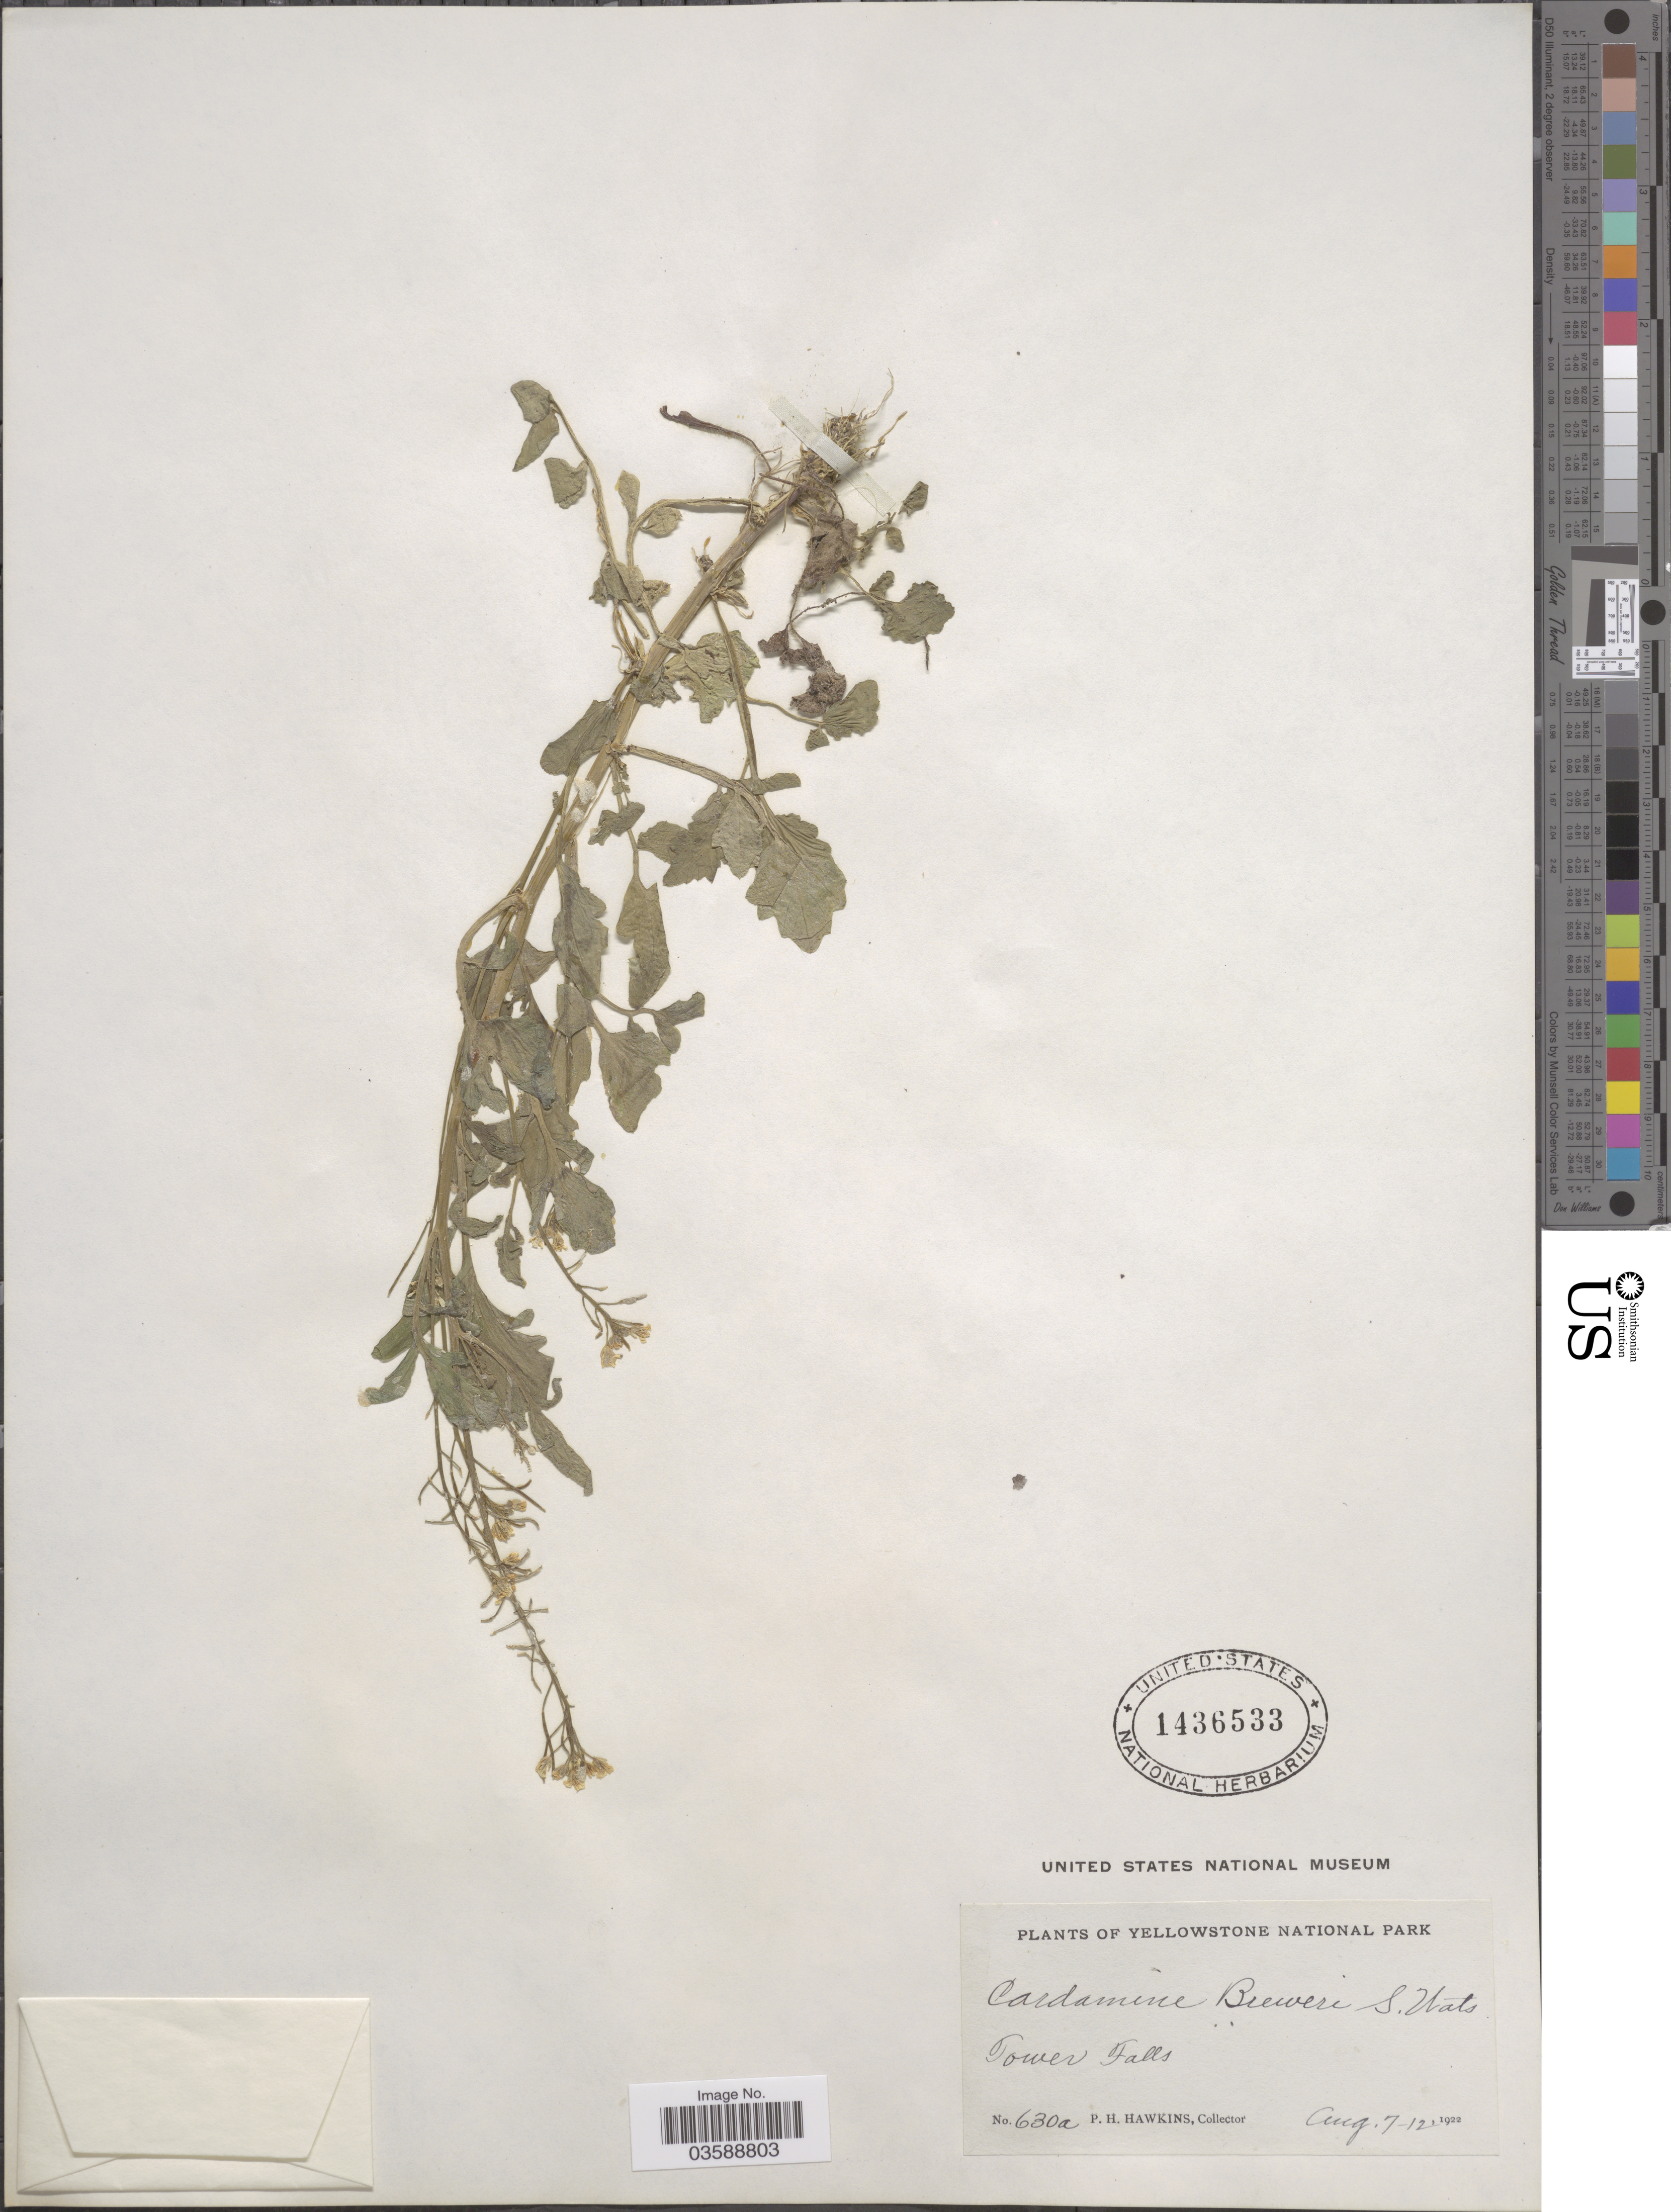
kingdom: Plantae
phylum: Tracheophyta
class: Magnoliopsida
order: Brassicales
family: Brassicaceae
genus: Cardamine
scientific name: Cardamine breweri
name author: S. Watson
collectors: P. Hawkins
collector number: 630a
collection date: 1922-08-07/1922-08-12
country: United States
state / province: Wyoming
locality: Yellowstone National Park. Tower Falls.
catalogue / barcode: US 1436533